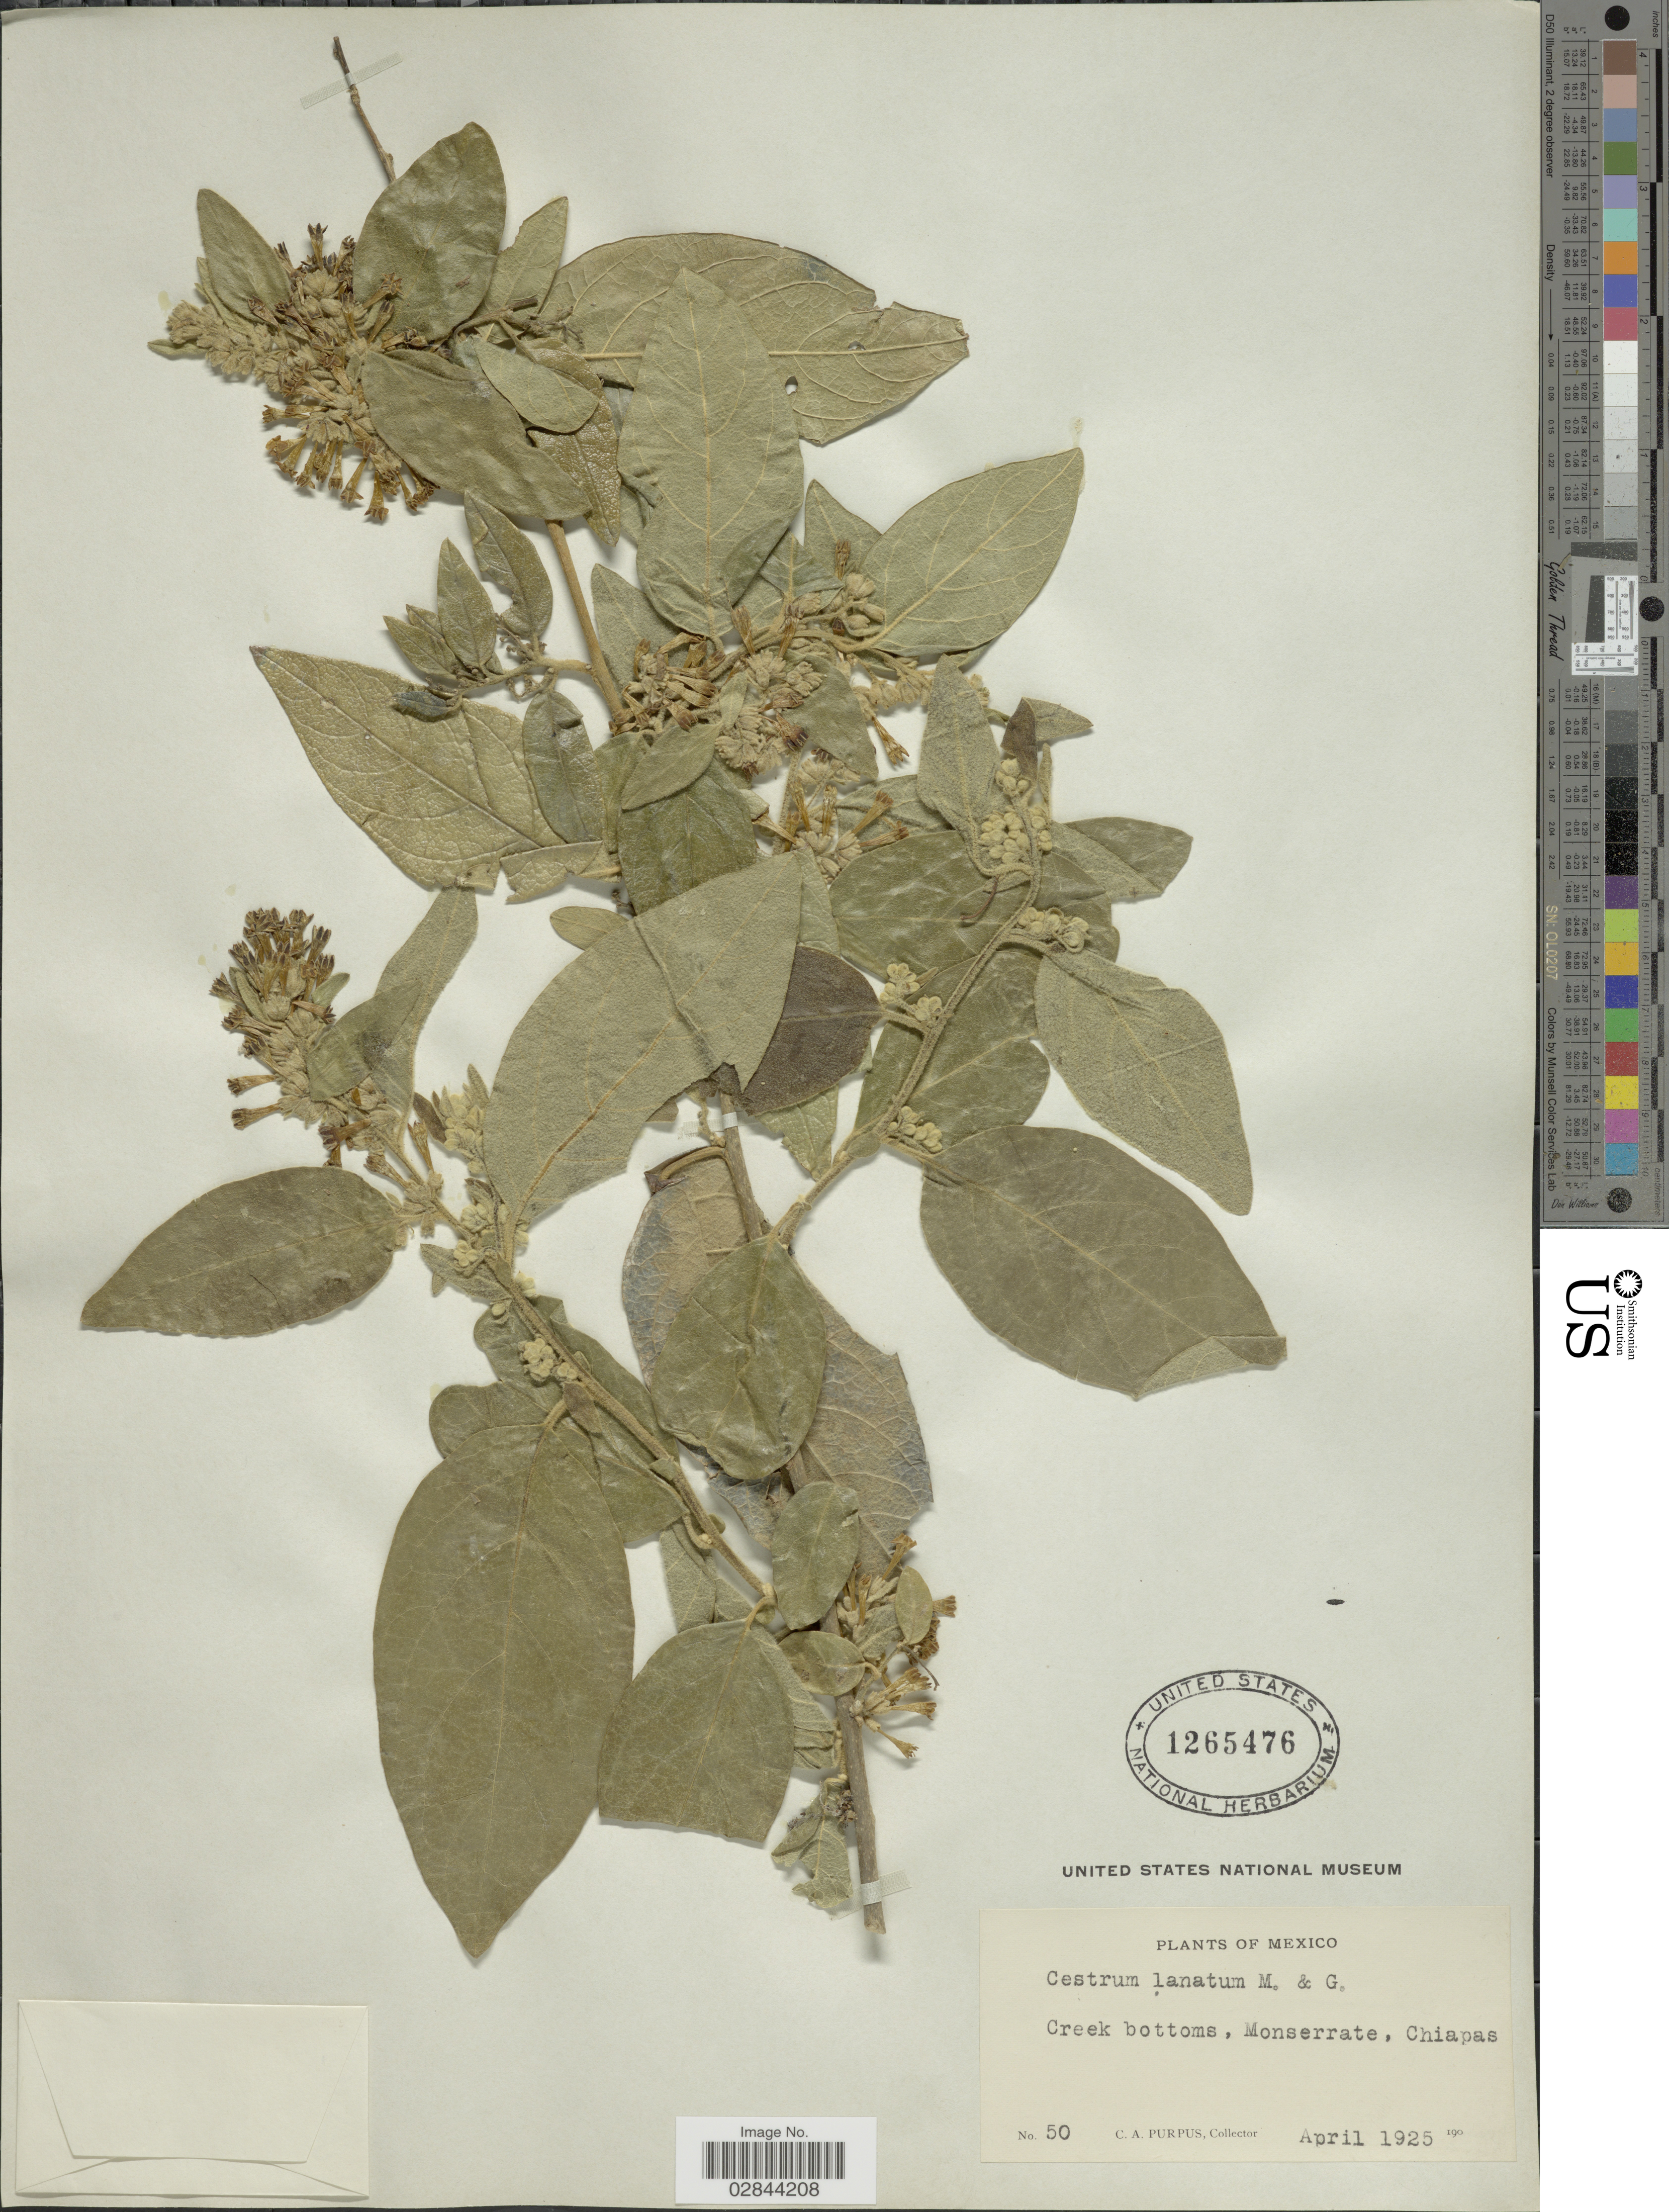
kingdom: Plantae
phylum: Tracheophyta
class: Magnoliopsida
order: Solanales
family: Solanaceae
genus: Cestrum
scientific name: Cestrum tomentosum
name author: L. f.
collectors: C. A. Purpus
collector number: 50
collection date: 1925-04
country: Mexico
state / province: Chiapas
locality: Creek bottoms, Monserrate.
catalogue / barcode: US 1265476